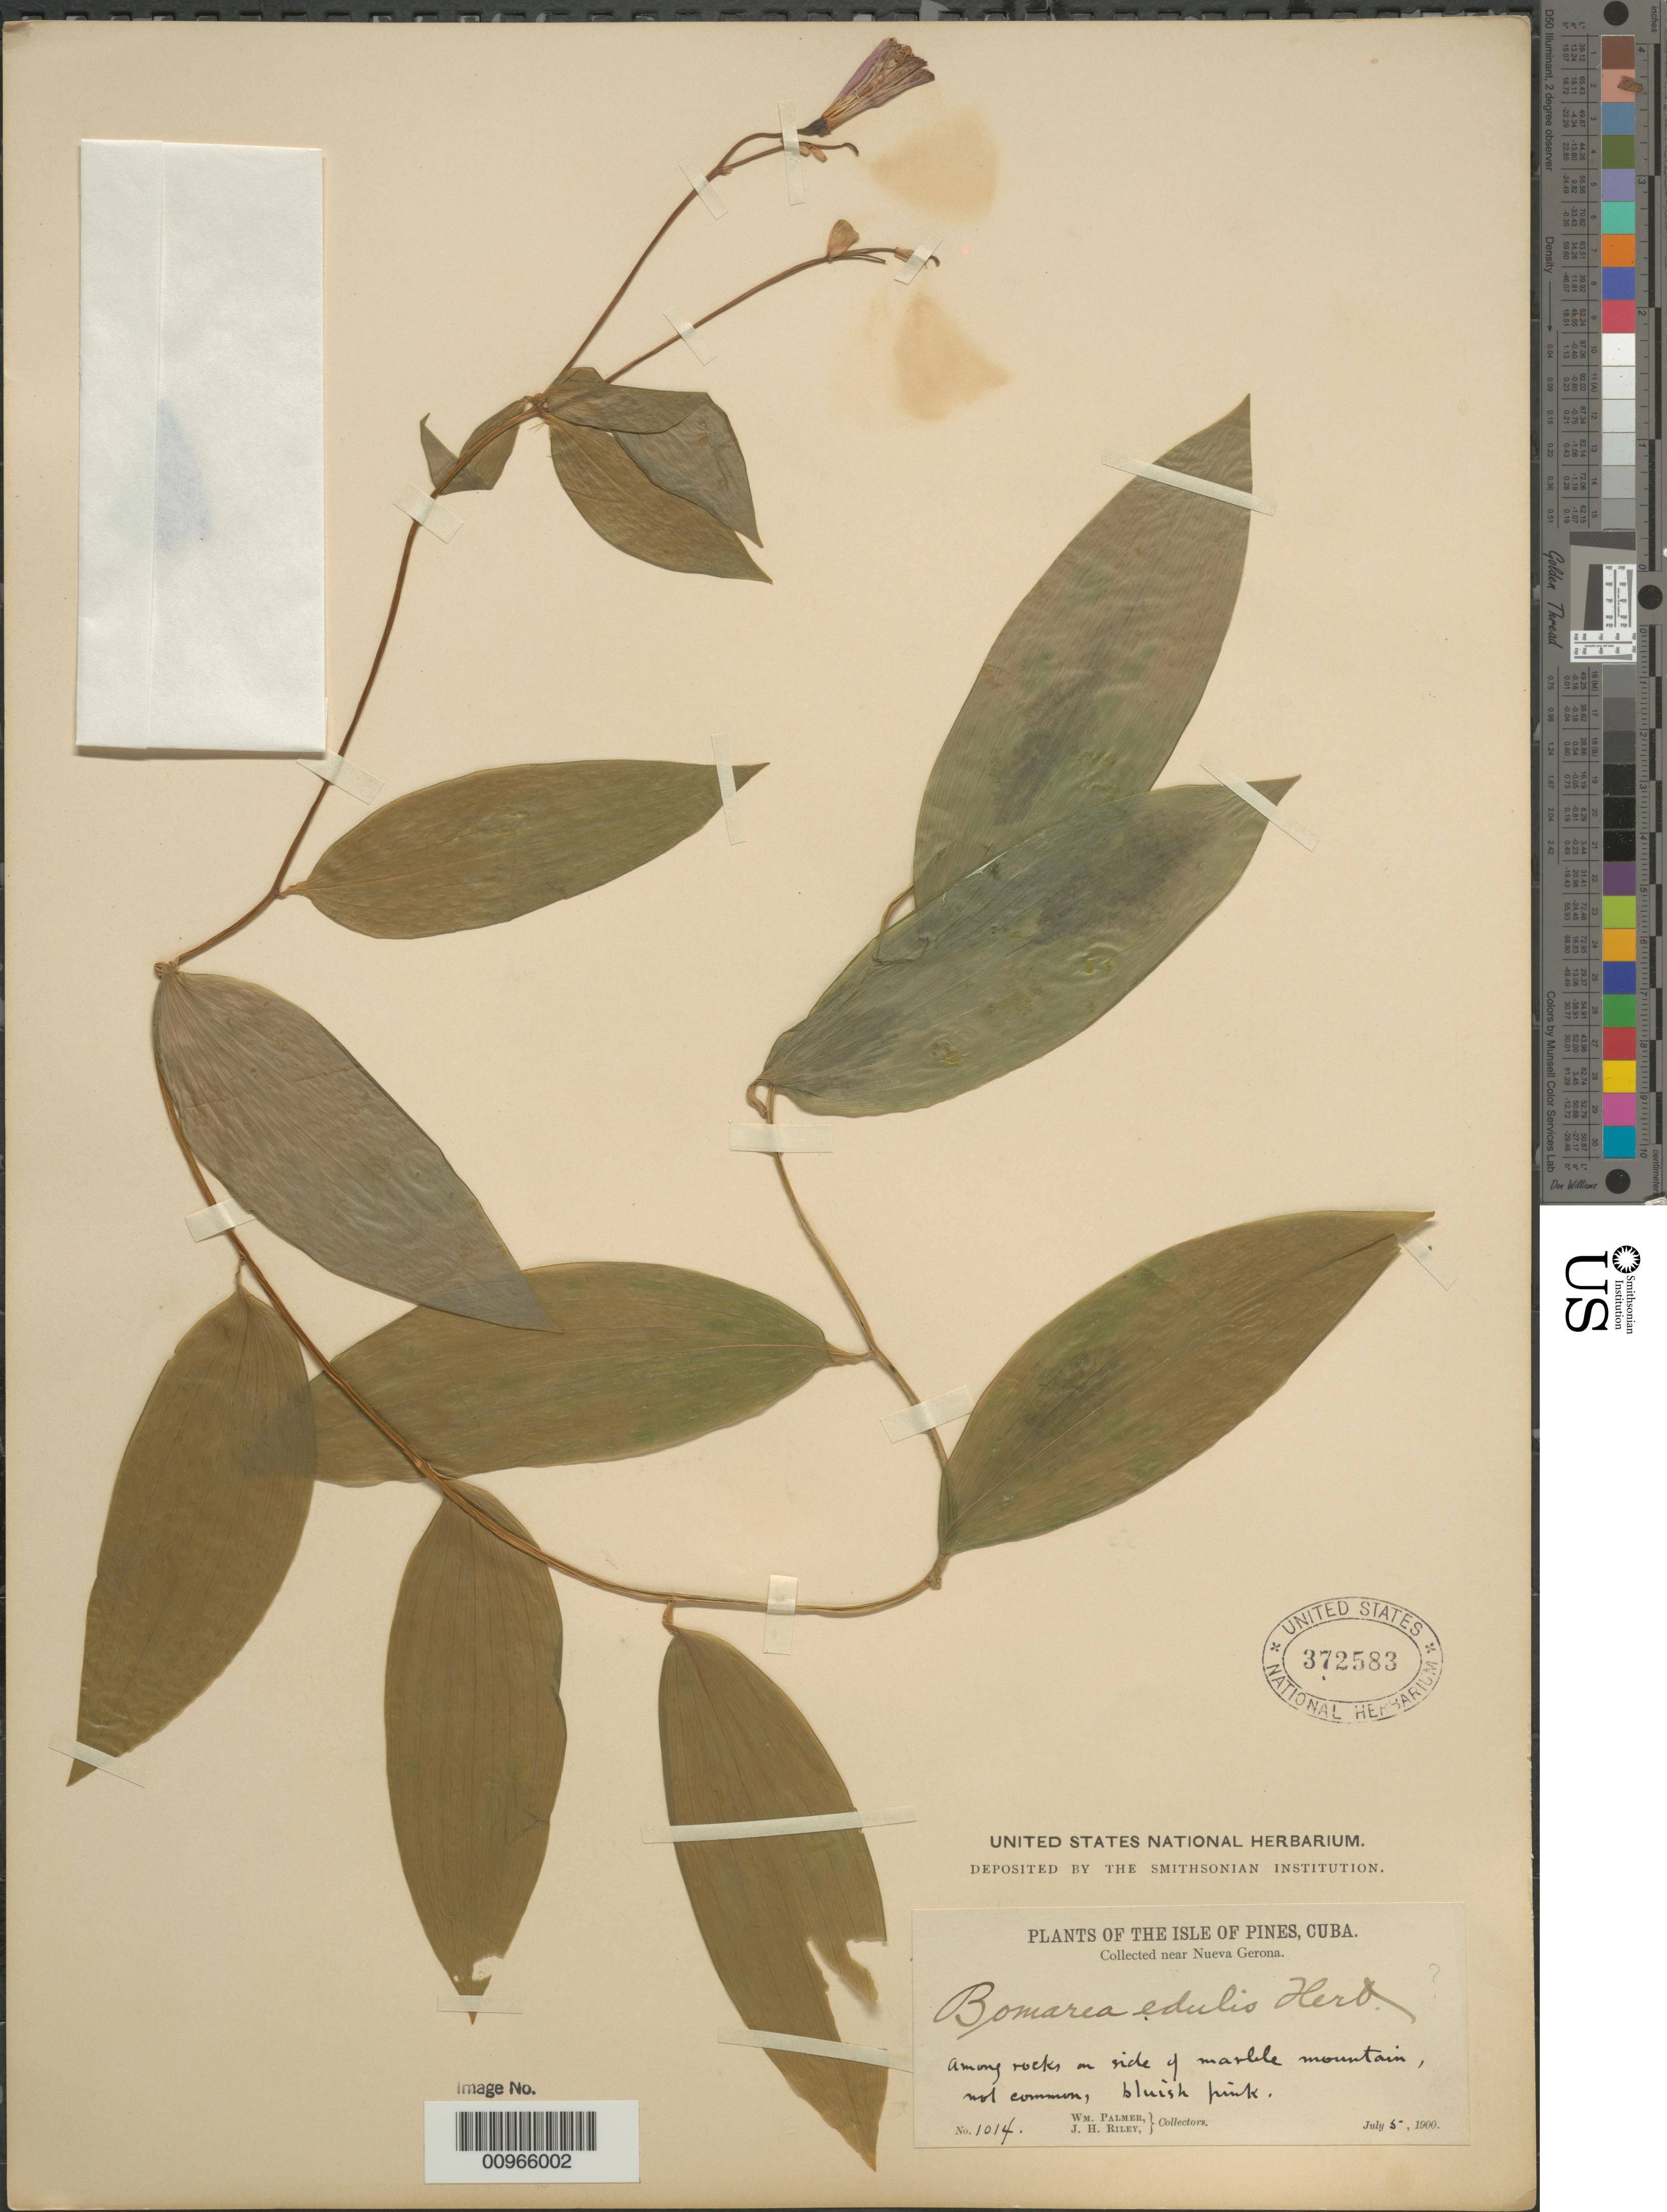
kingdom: Plantae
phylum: Tracheophyta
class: Liliopsida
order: Liliales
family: Alstroemeriaceae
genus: Bomarea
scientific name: Bomarea edulis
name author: (Tussac) Herb.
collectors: W. Palmer & J. H. Riley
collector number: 1014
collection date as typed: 05 Jul 1900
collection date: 1900-07-05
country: Cuba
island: Isla de la Juventud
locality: Isle of Pines, Near Nueva Gerona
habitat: Among rocks on side of marble mountain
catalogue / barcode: US 372583